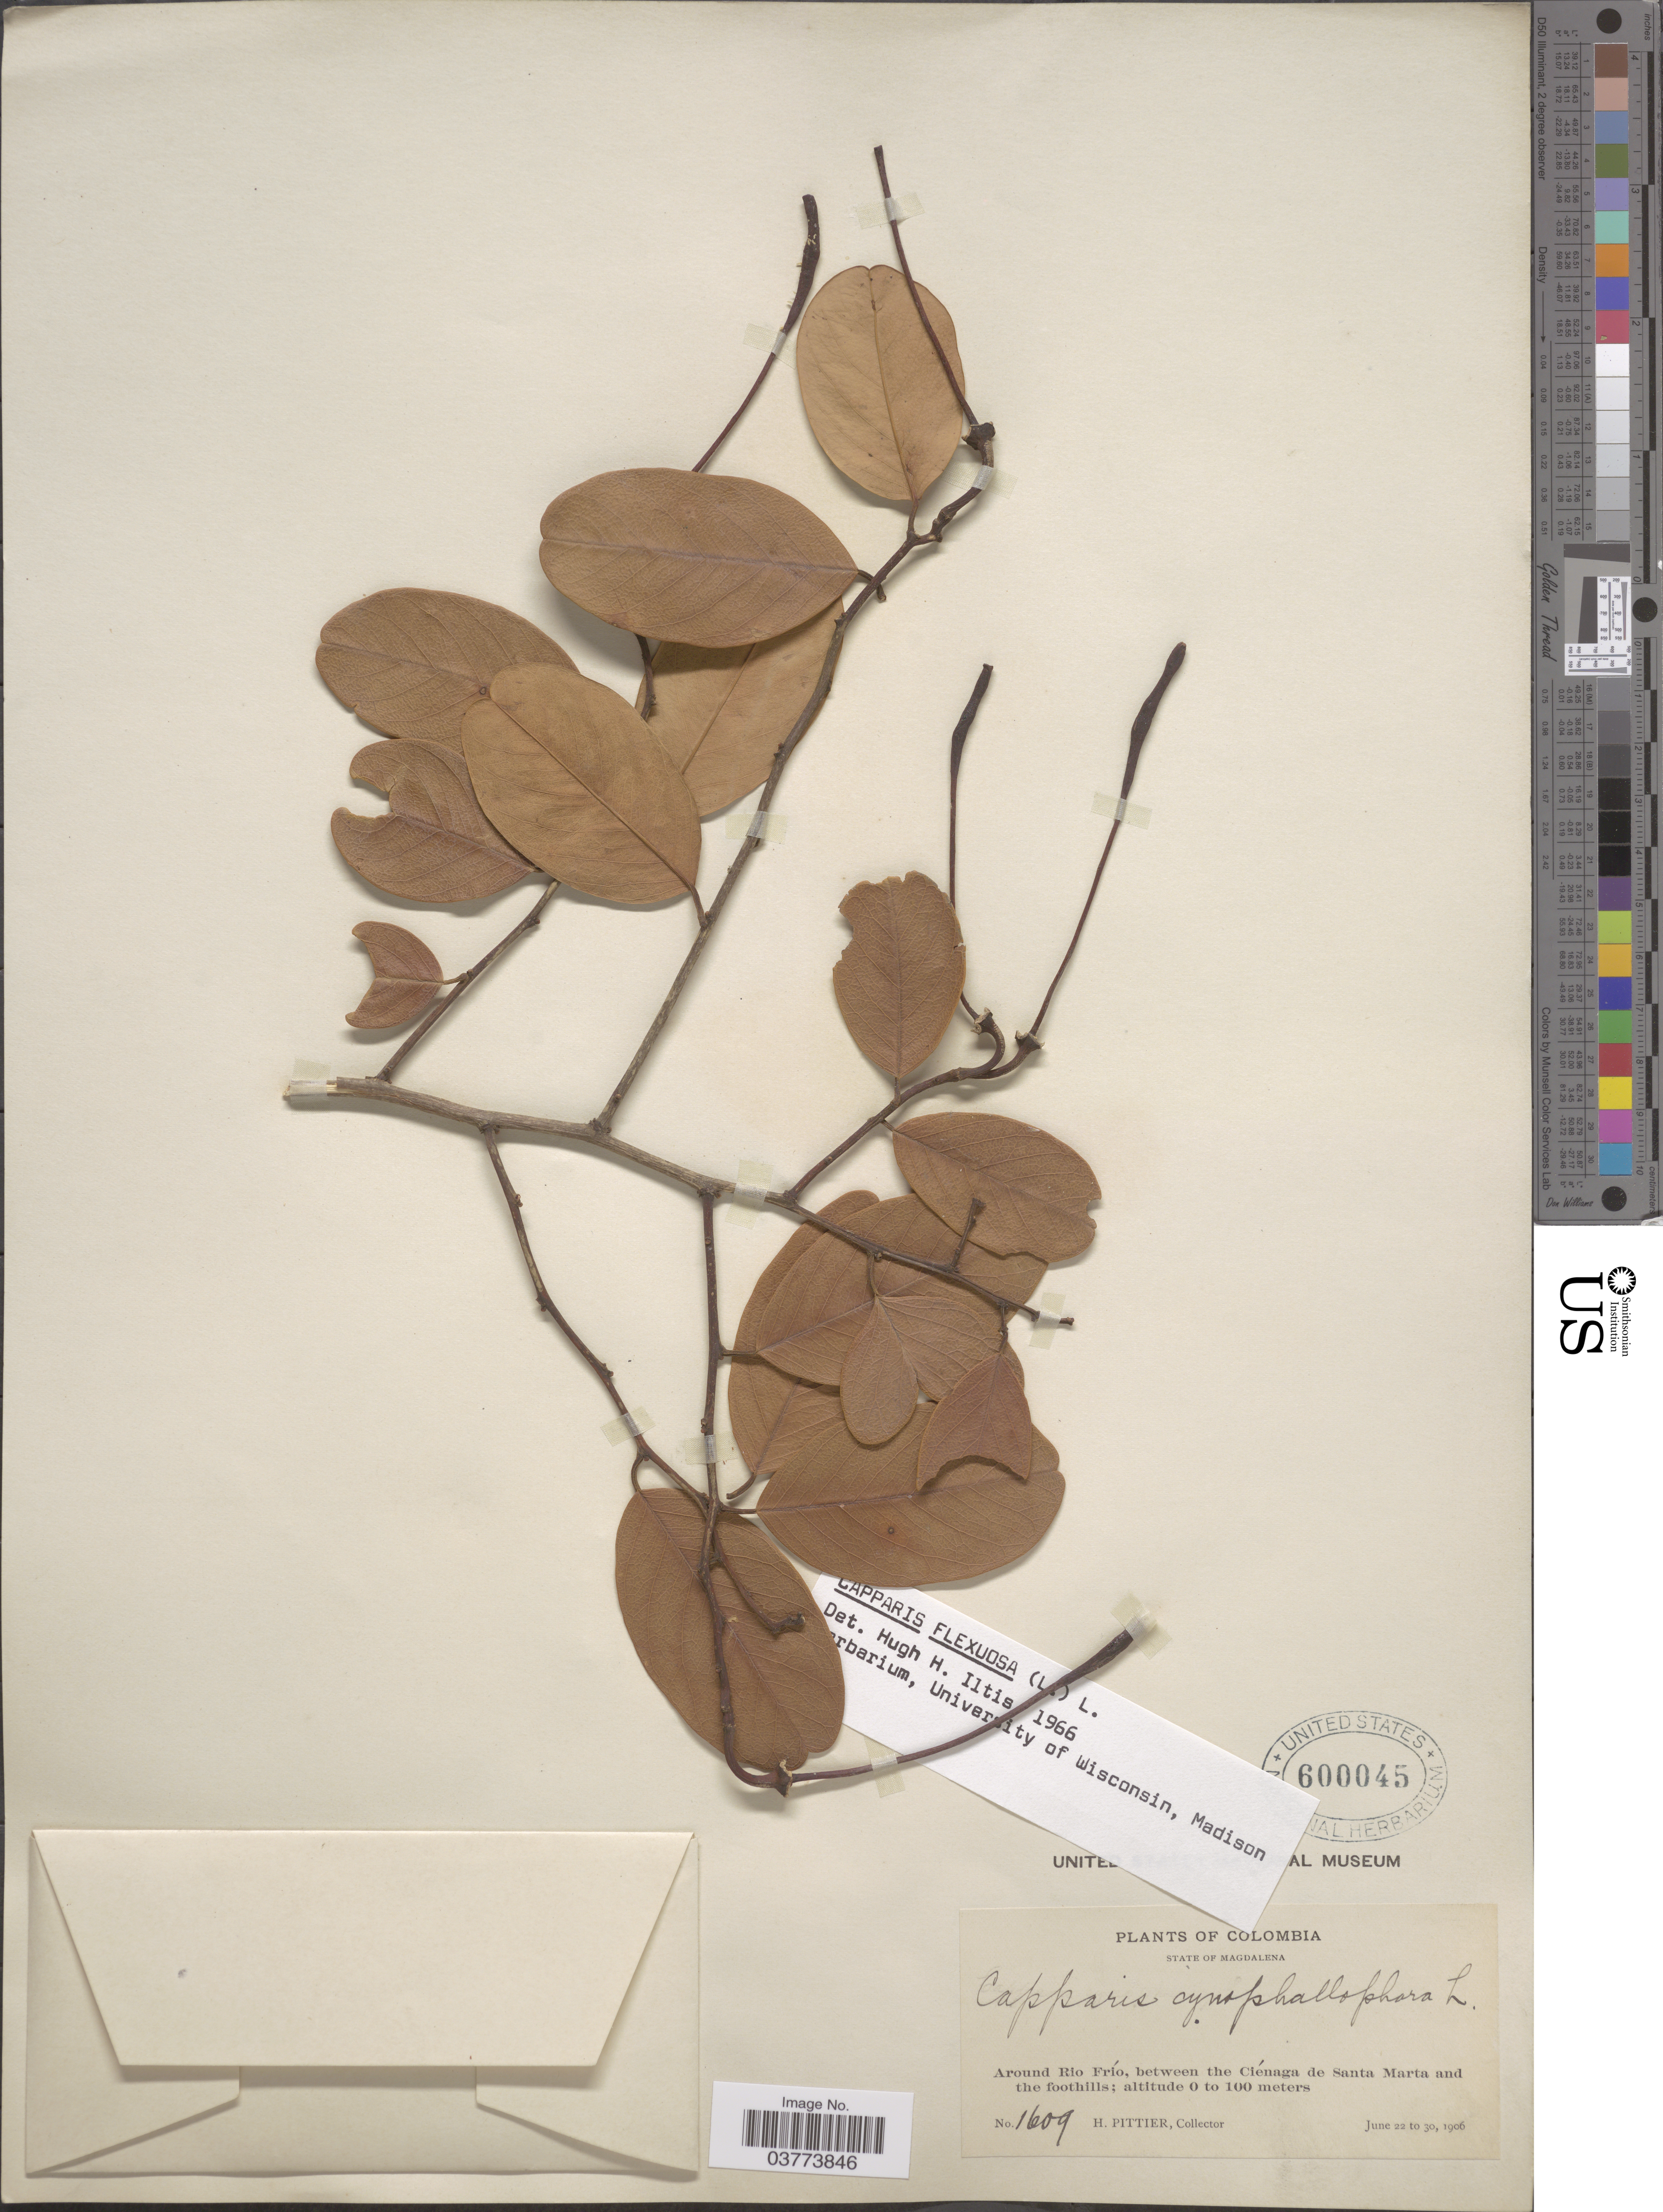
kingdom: Plantae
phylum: Tracheophyta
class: Magnoliopsida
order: Brassicales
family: Capparaceae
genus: Cynophalla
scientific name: Cynophalla flexuosa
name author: (L.) J. Presl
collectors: H. F. Pittier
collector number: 1609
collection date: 1906-06-22/1906-06-30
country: Colombia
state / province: Magdalena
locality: Around Rio Frío, between the Ciénaga de Santa Marta and the foothills.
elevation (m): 0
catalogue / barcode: US 600045